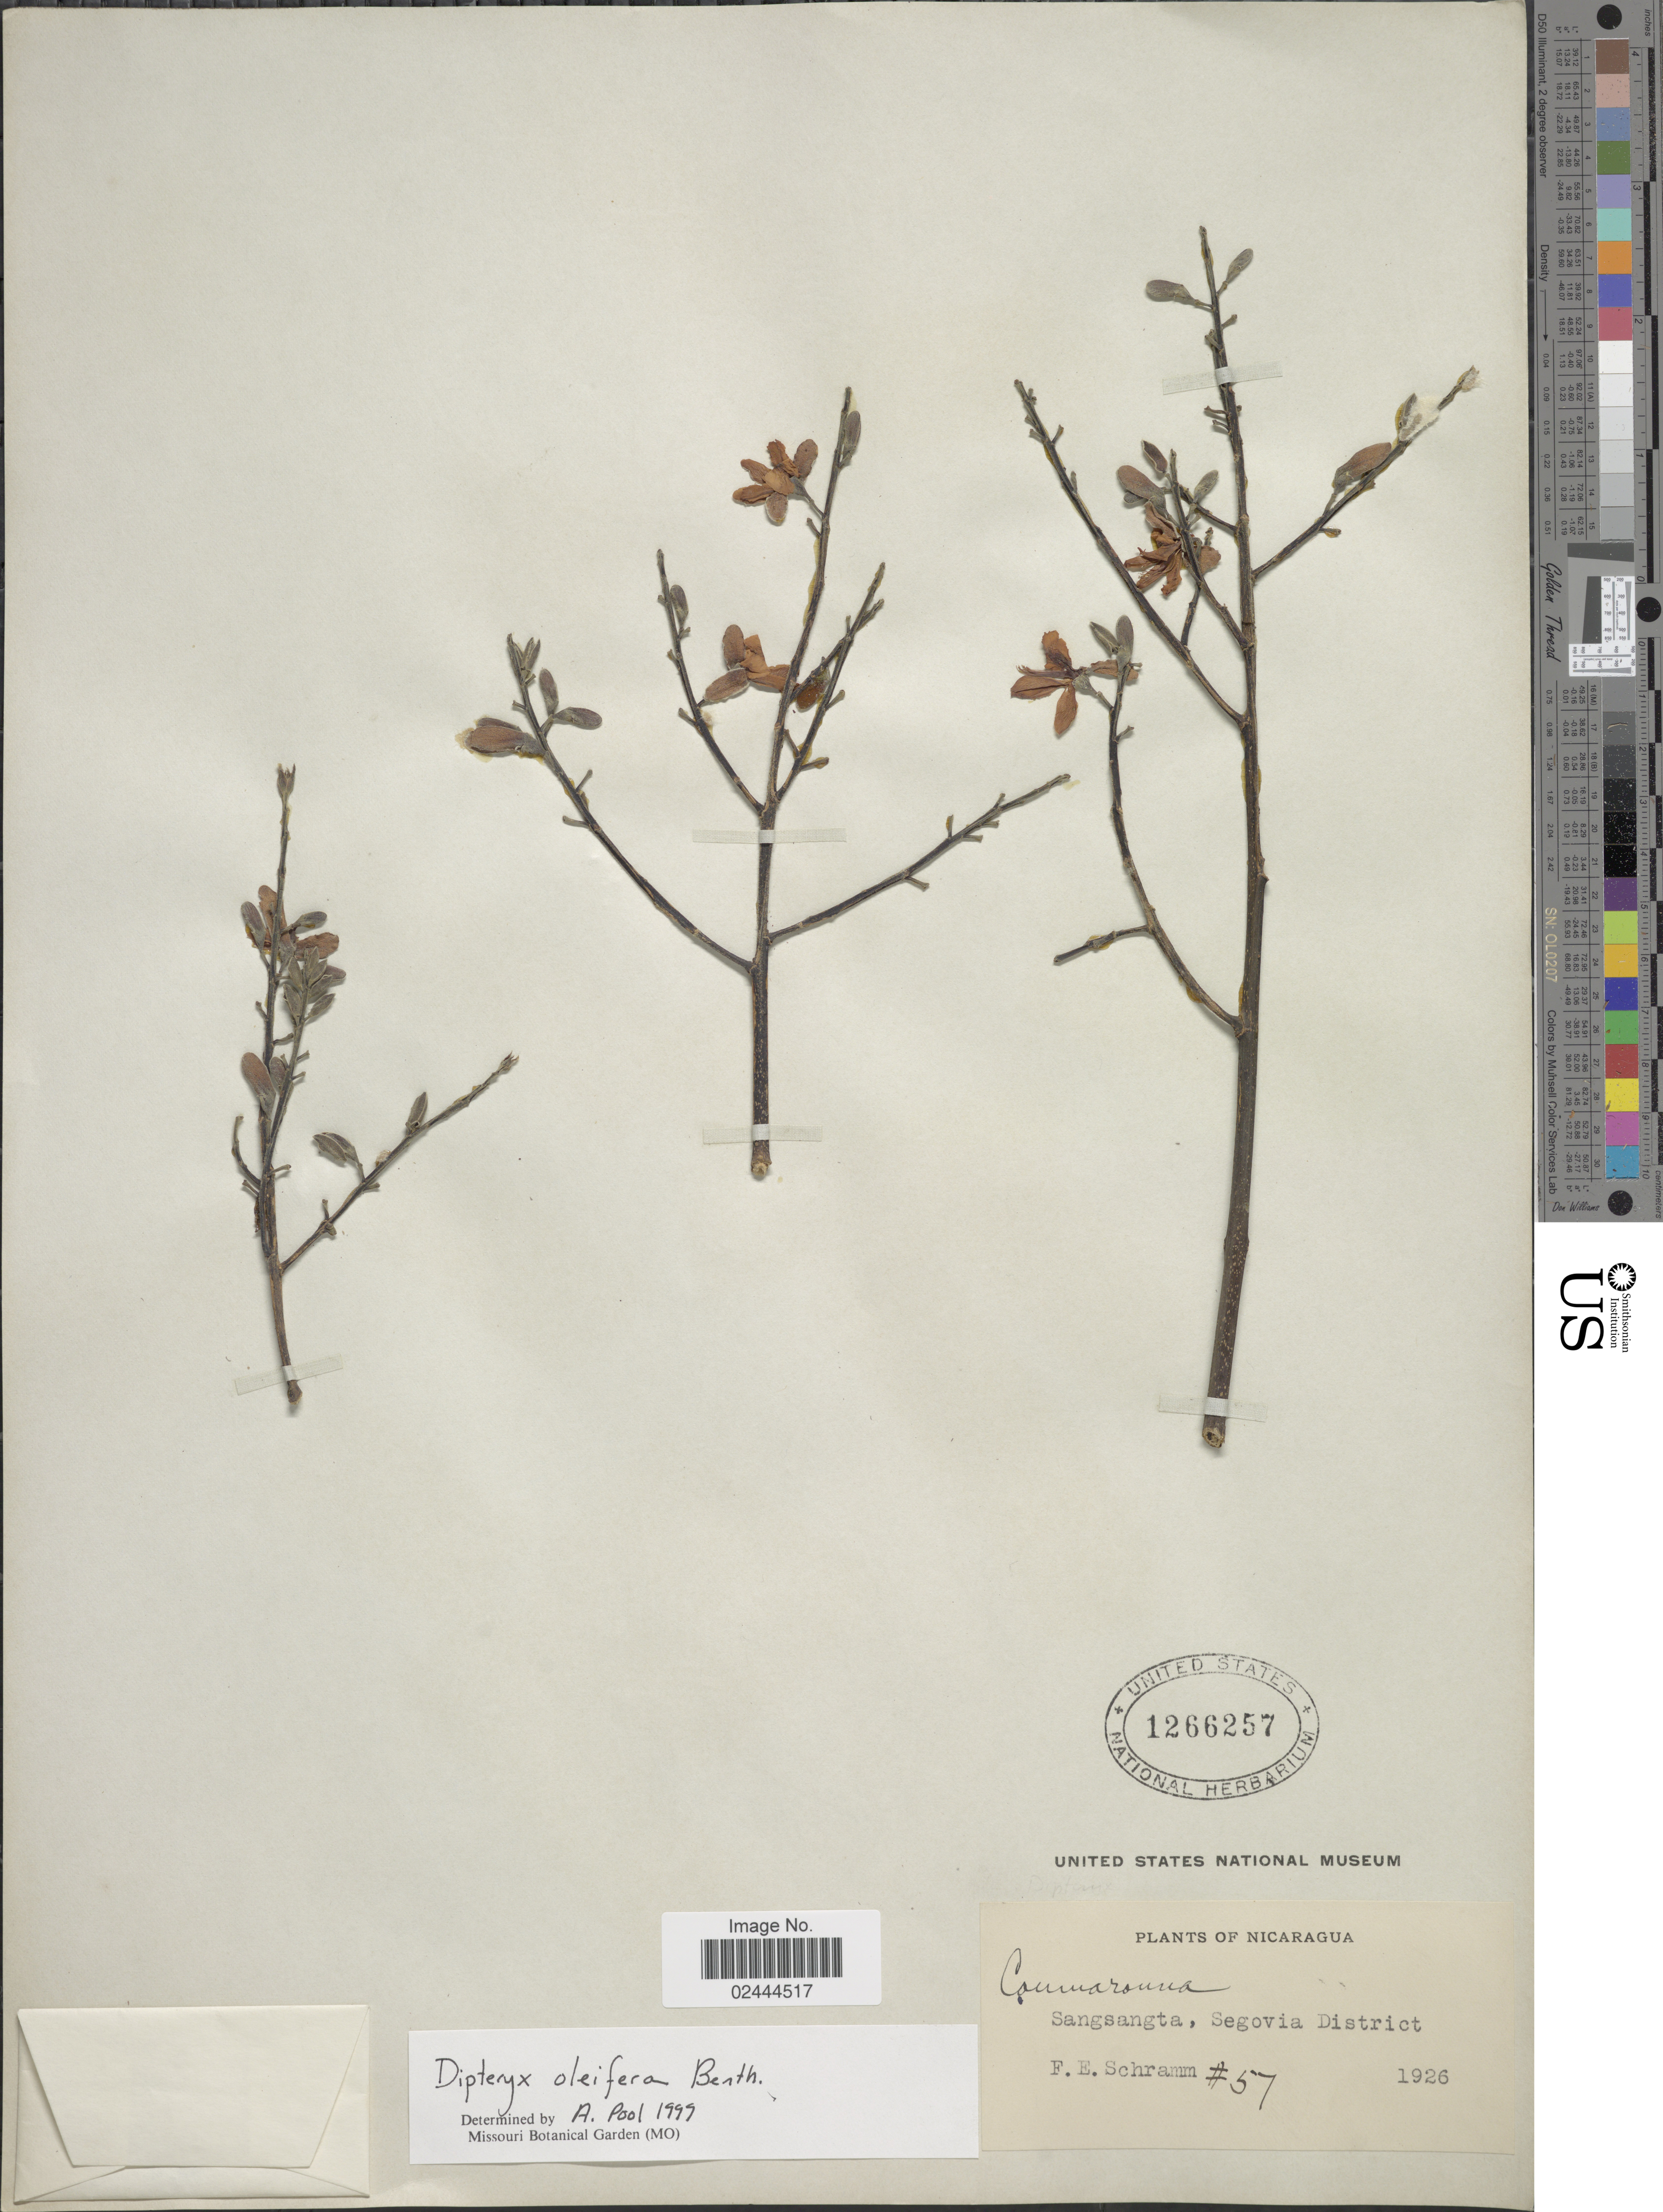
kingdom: Plantae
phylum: Tracheophyta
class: Magnoliopsida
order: Fabales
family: Fabaceae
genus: Dipteryx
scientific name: Dipteryx oleifera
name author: Benth.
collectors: F. E. Schramm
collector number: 57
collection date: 1926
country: Nicaragua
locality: Sangsangta, Segovia District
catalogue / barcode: US 1266257